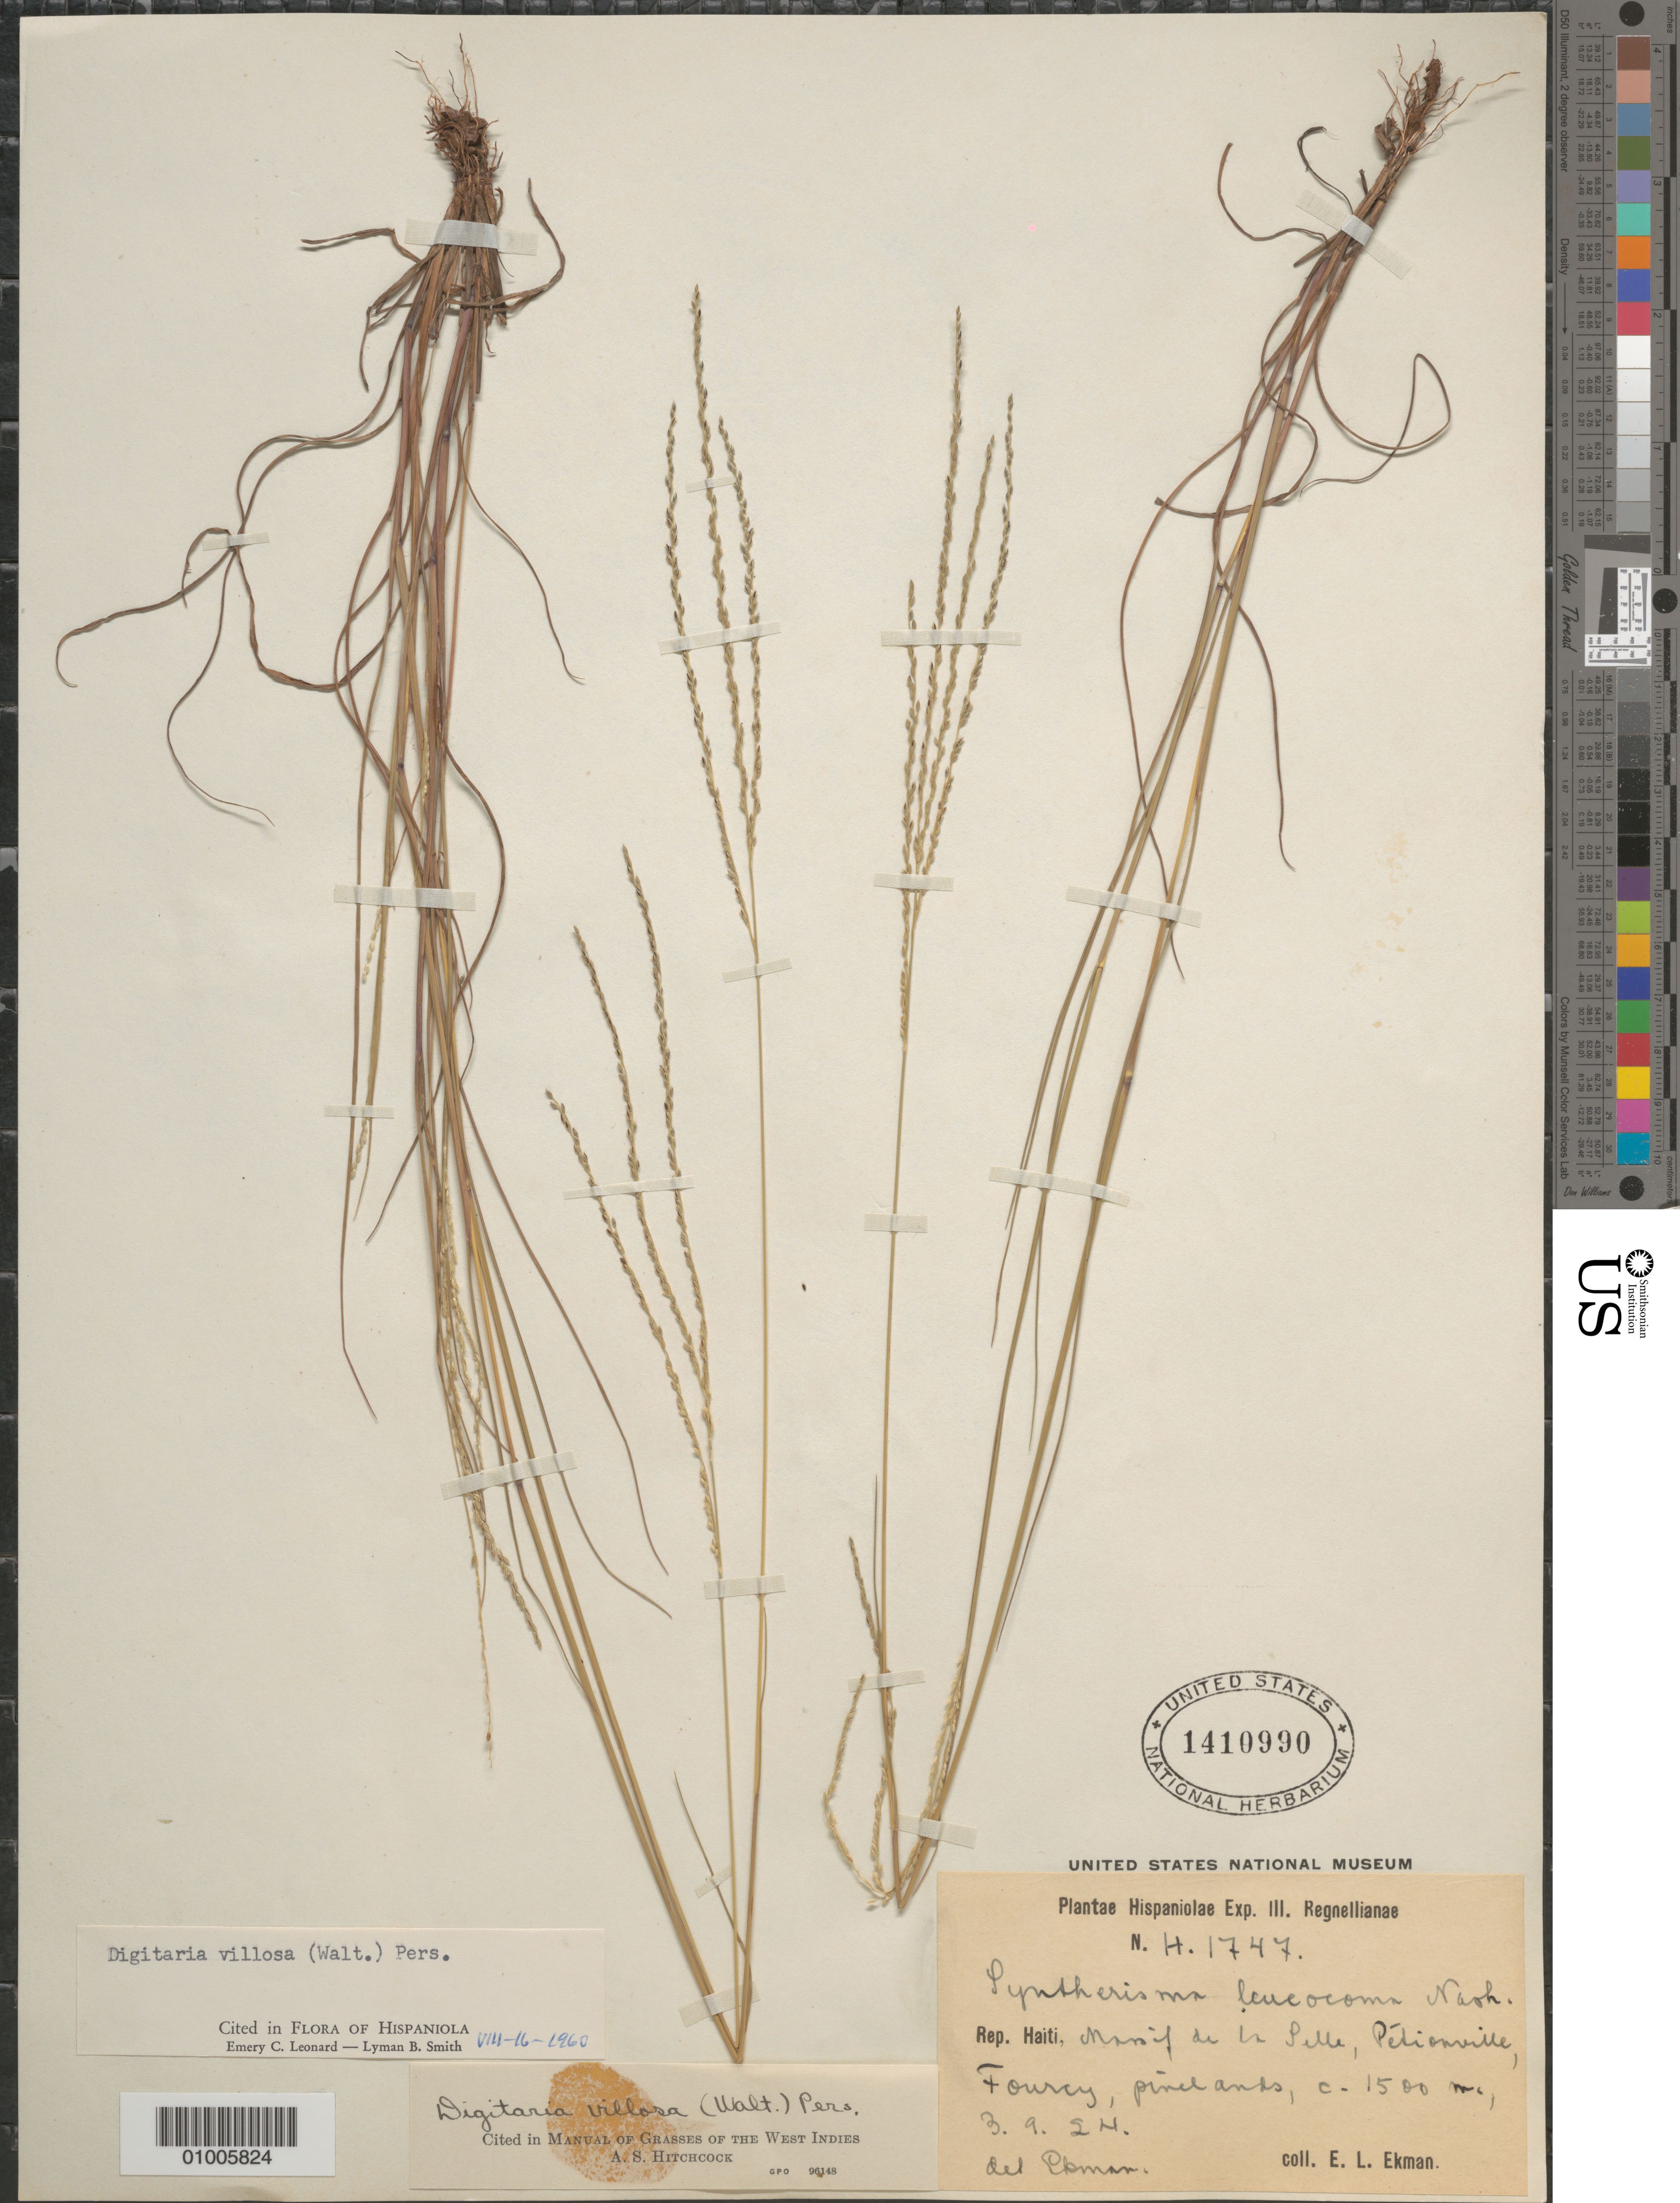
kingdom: Plantae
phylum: Tracheophyta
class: Liliopsida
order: Poales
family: Poaceae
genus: Digitaria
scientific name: Digitaria villosa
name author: (Walter) Pers.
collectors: E. L. Ekman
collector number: H 1747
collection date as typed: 02 Sep 1924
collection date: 1924-09-02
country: Haiti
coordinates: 0 N, 0 E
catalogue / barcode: US 1410990